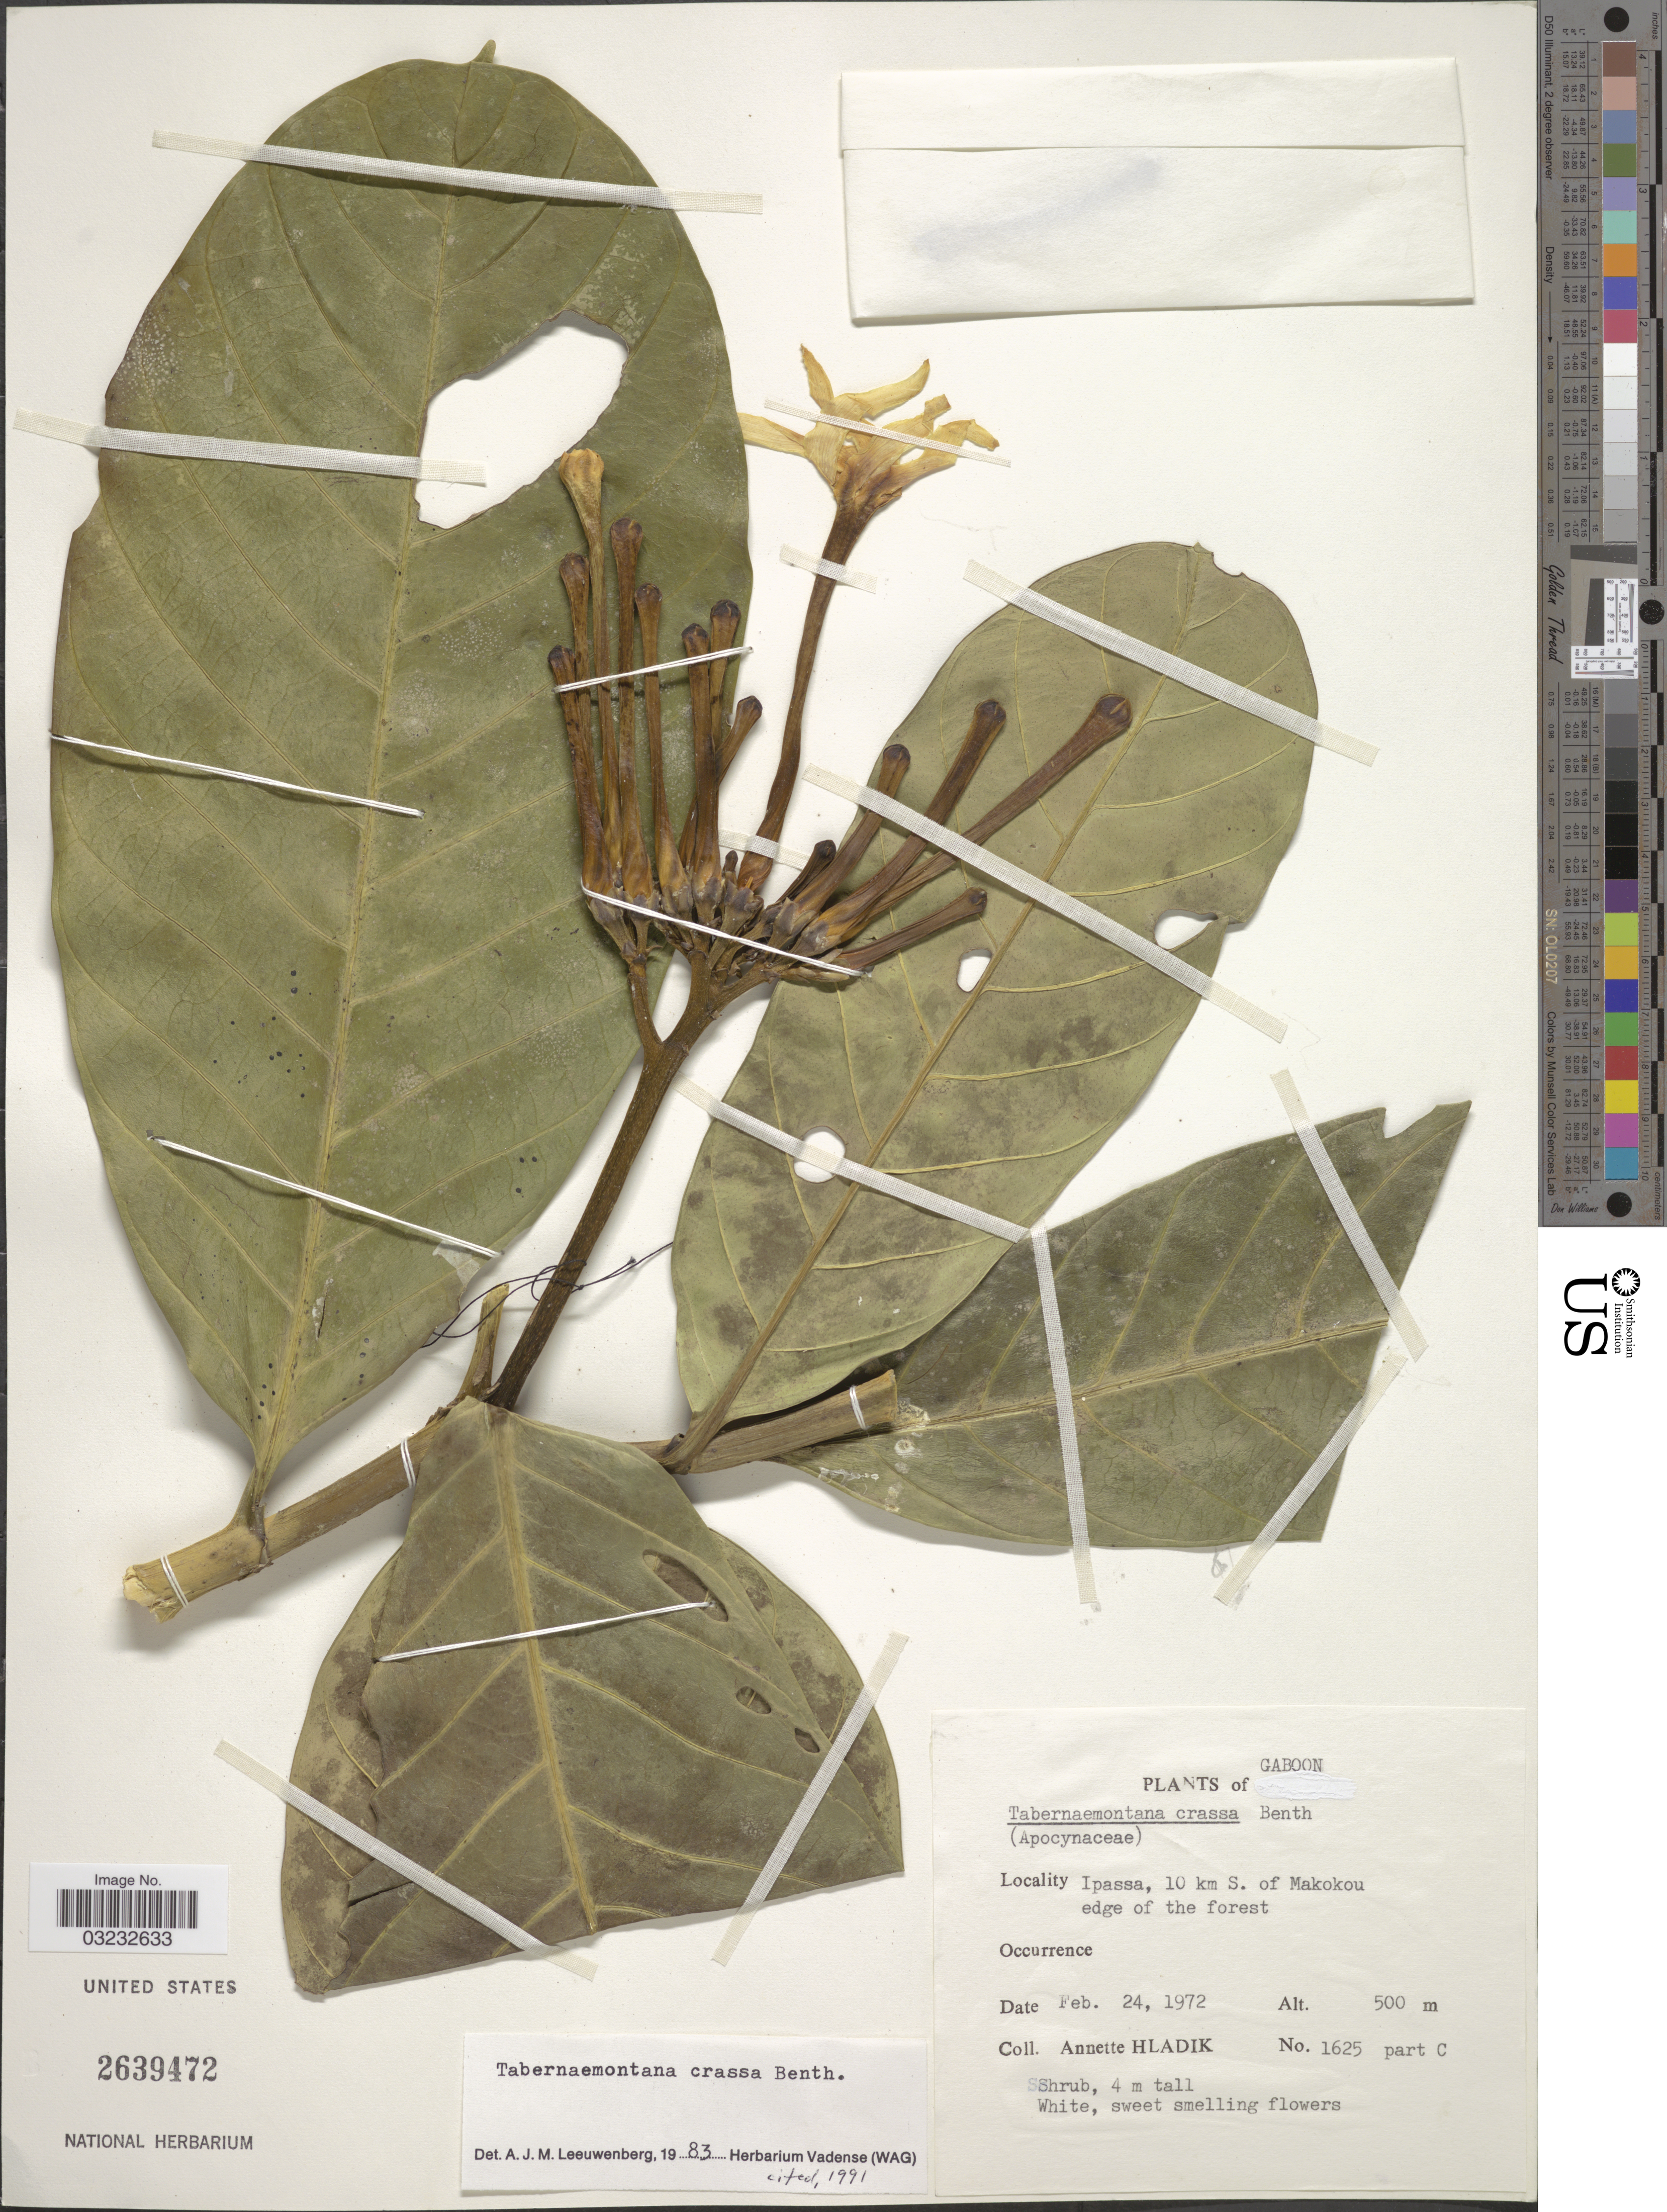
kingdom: Plantae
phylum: Tracheophyta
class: Magnoliopsida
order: Gentianales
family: Apocynaceae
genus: Tabernaemontana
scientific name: Tabernaemontana crassa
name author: Benth.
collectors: A. Hladik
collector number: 1625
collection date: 1972-02-24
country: Gabon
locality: Ipassa, 10 km S. of Makokou edge of the forest.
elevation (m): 500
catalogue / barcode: US 2639472